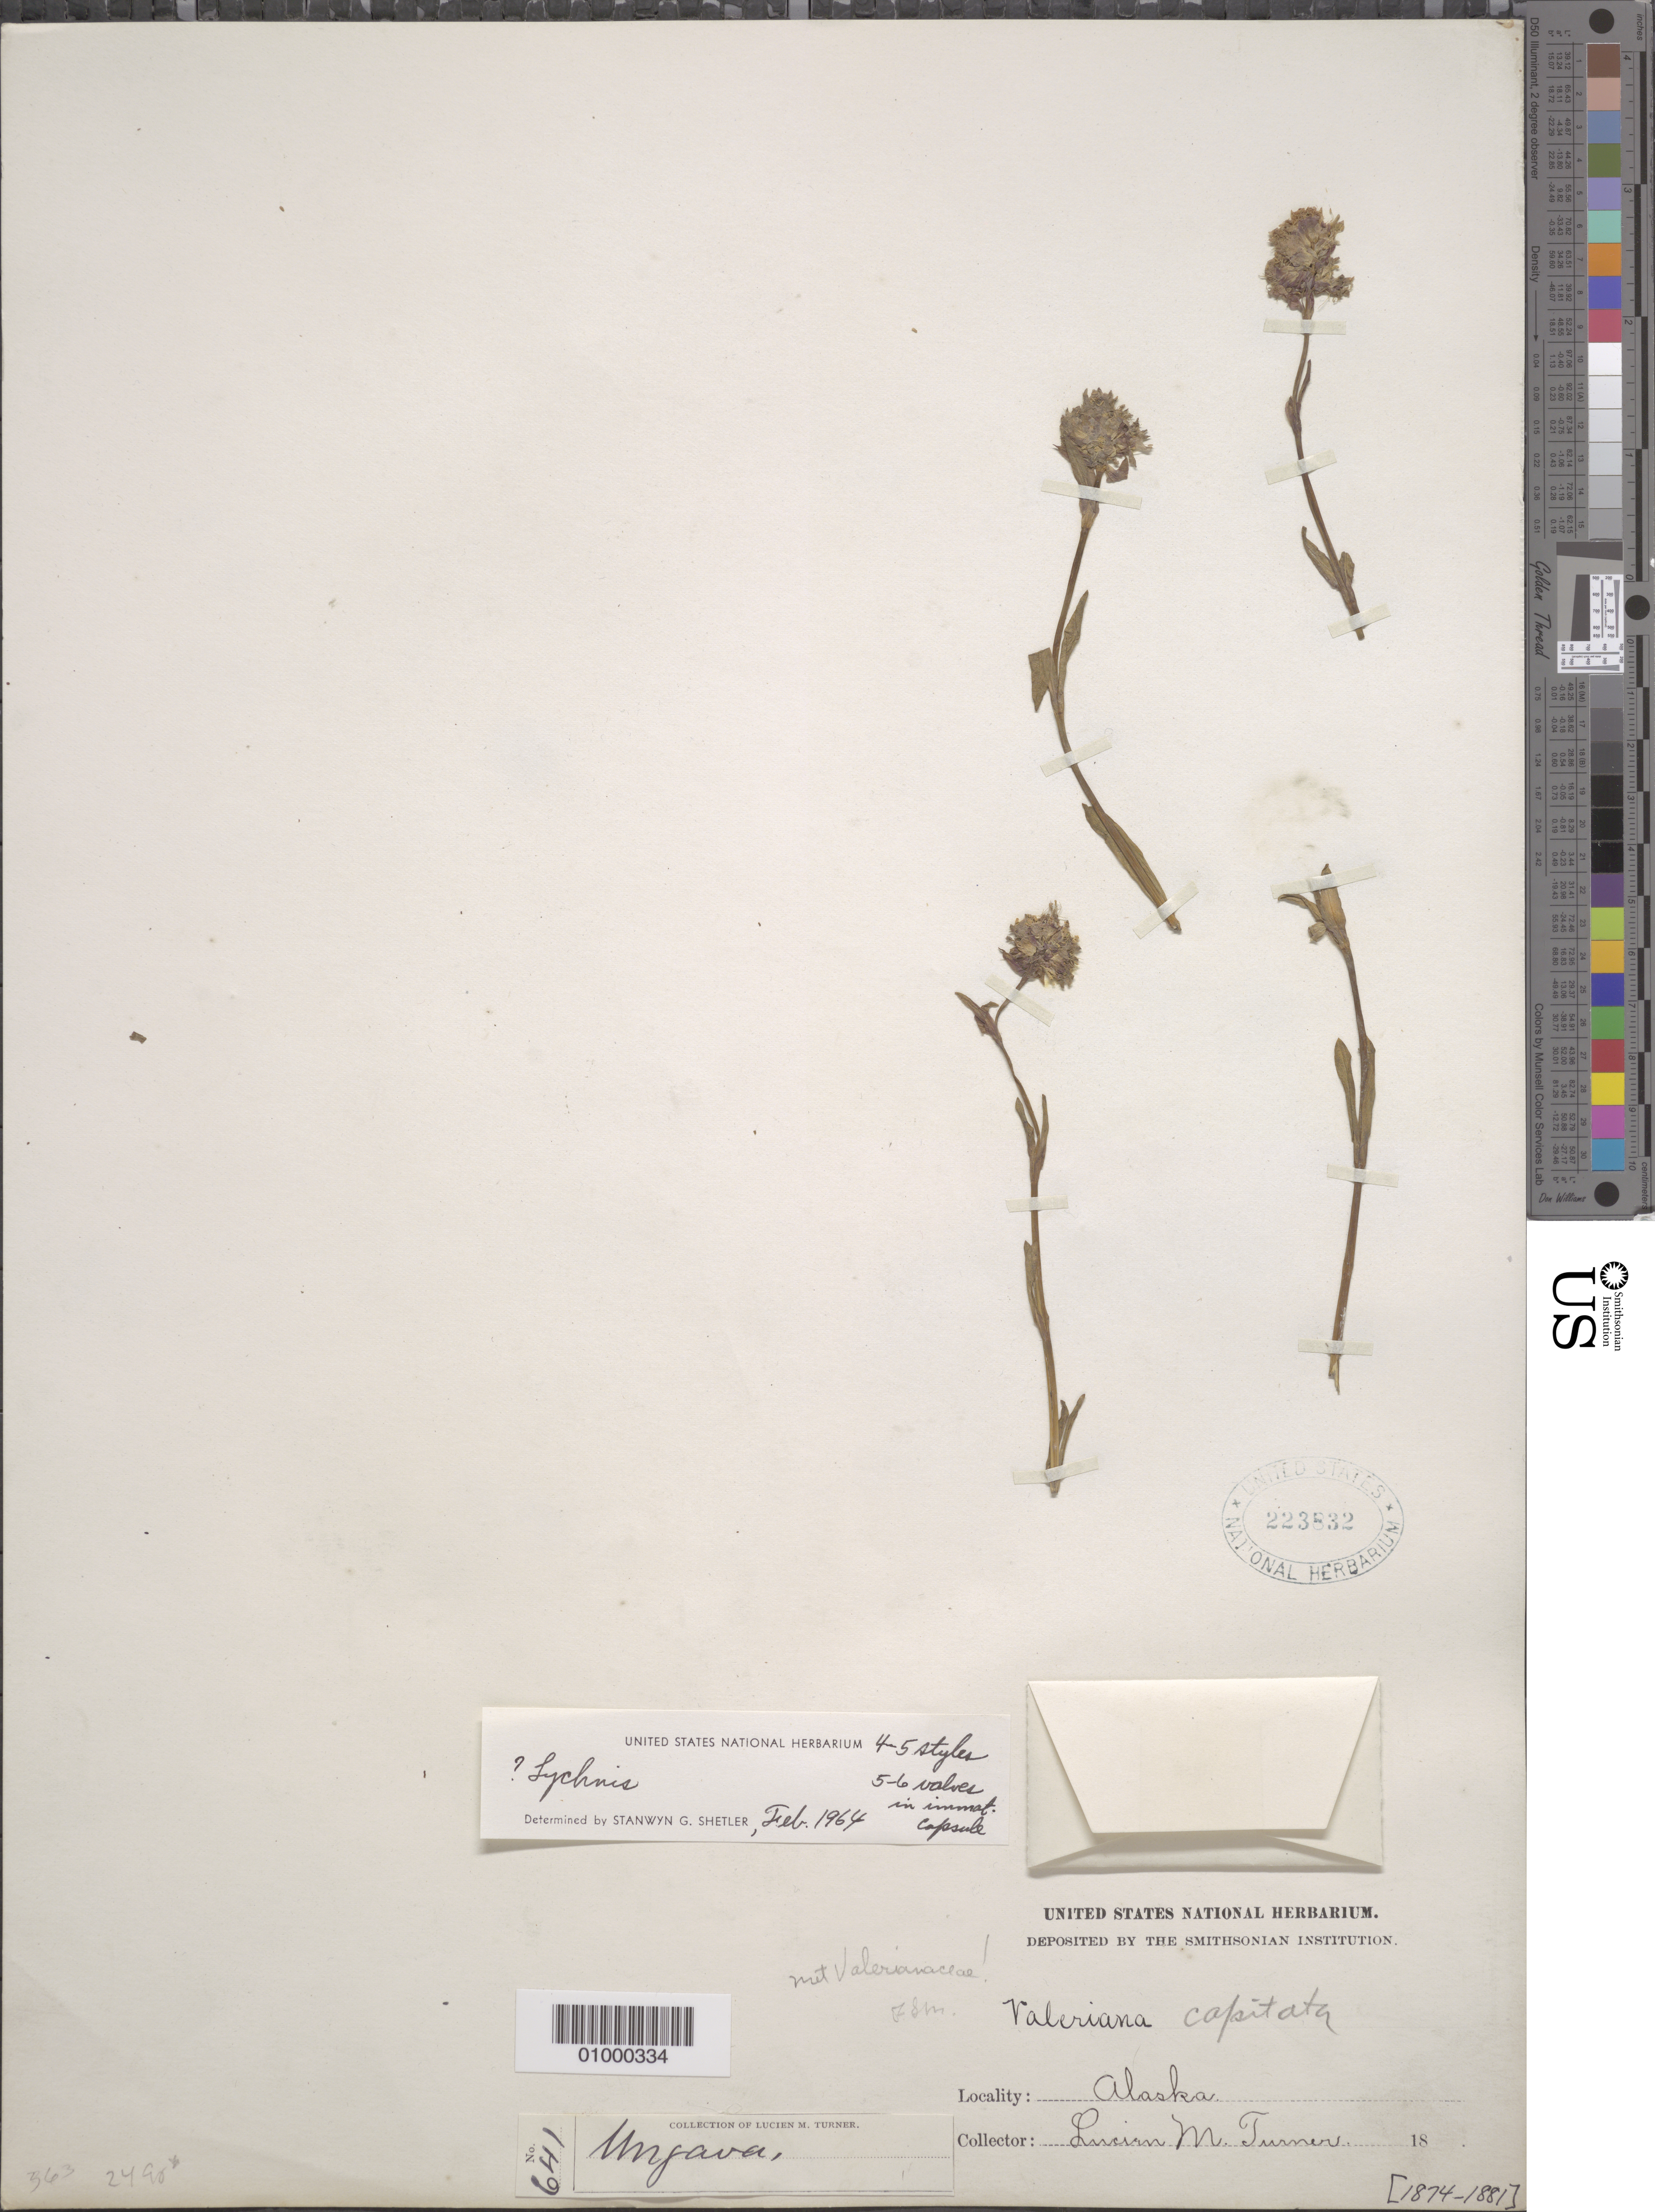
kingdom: Plantae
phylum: Tracheophyta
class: Magnoliopsida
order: Caryophyllales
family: Caryophyllaceae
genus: Viscaria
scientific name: Viscaria alpina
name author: (L.) G. Don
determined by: Strong, Mark T., (BOT), Smithsonian Institution - National Museum of Natural History (UNITED STATES)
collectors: L. M. Turner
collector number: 641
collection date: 1874/1881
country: United States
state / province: Alaska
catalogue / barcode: US 223832